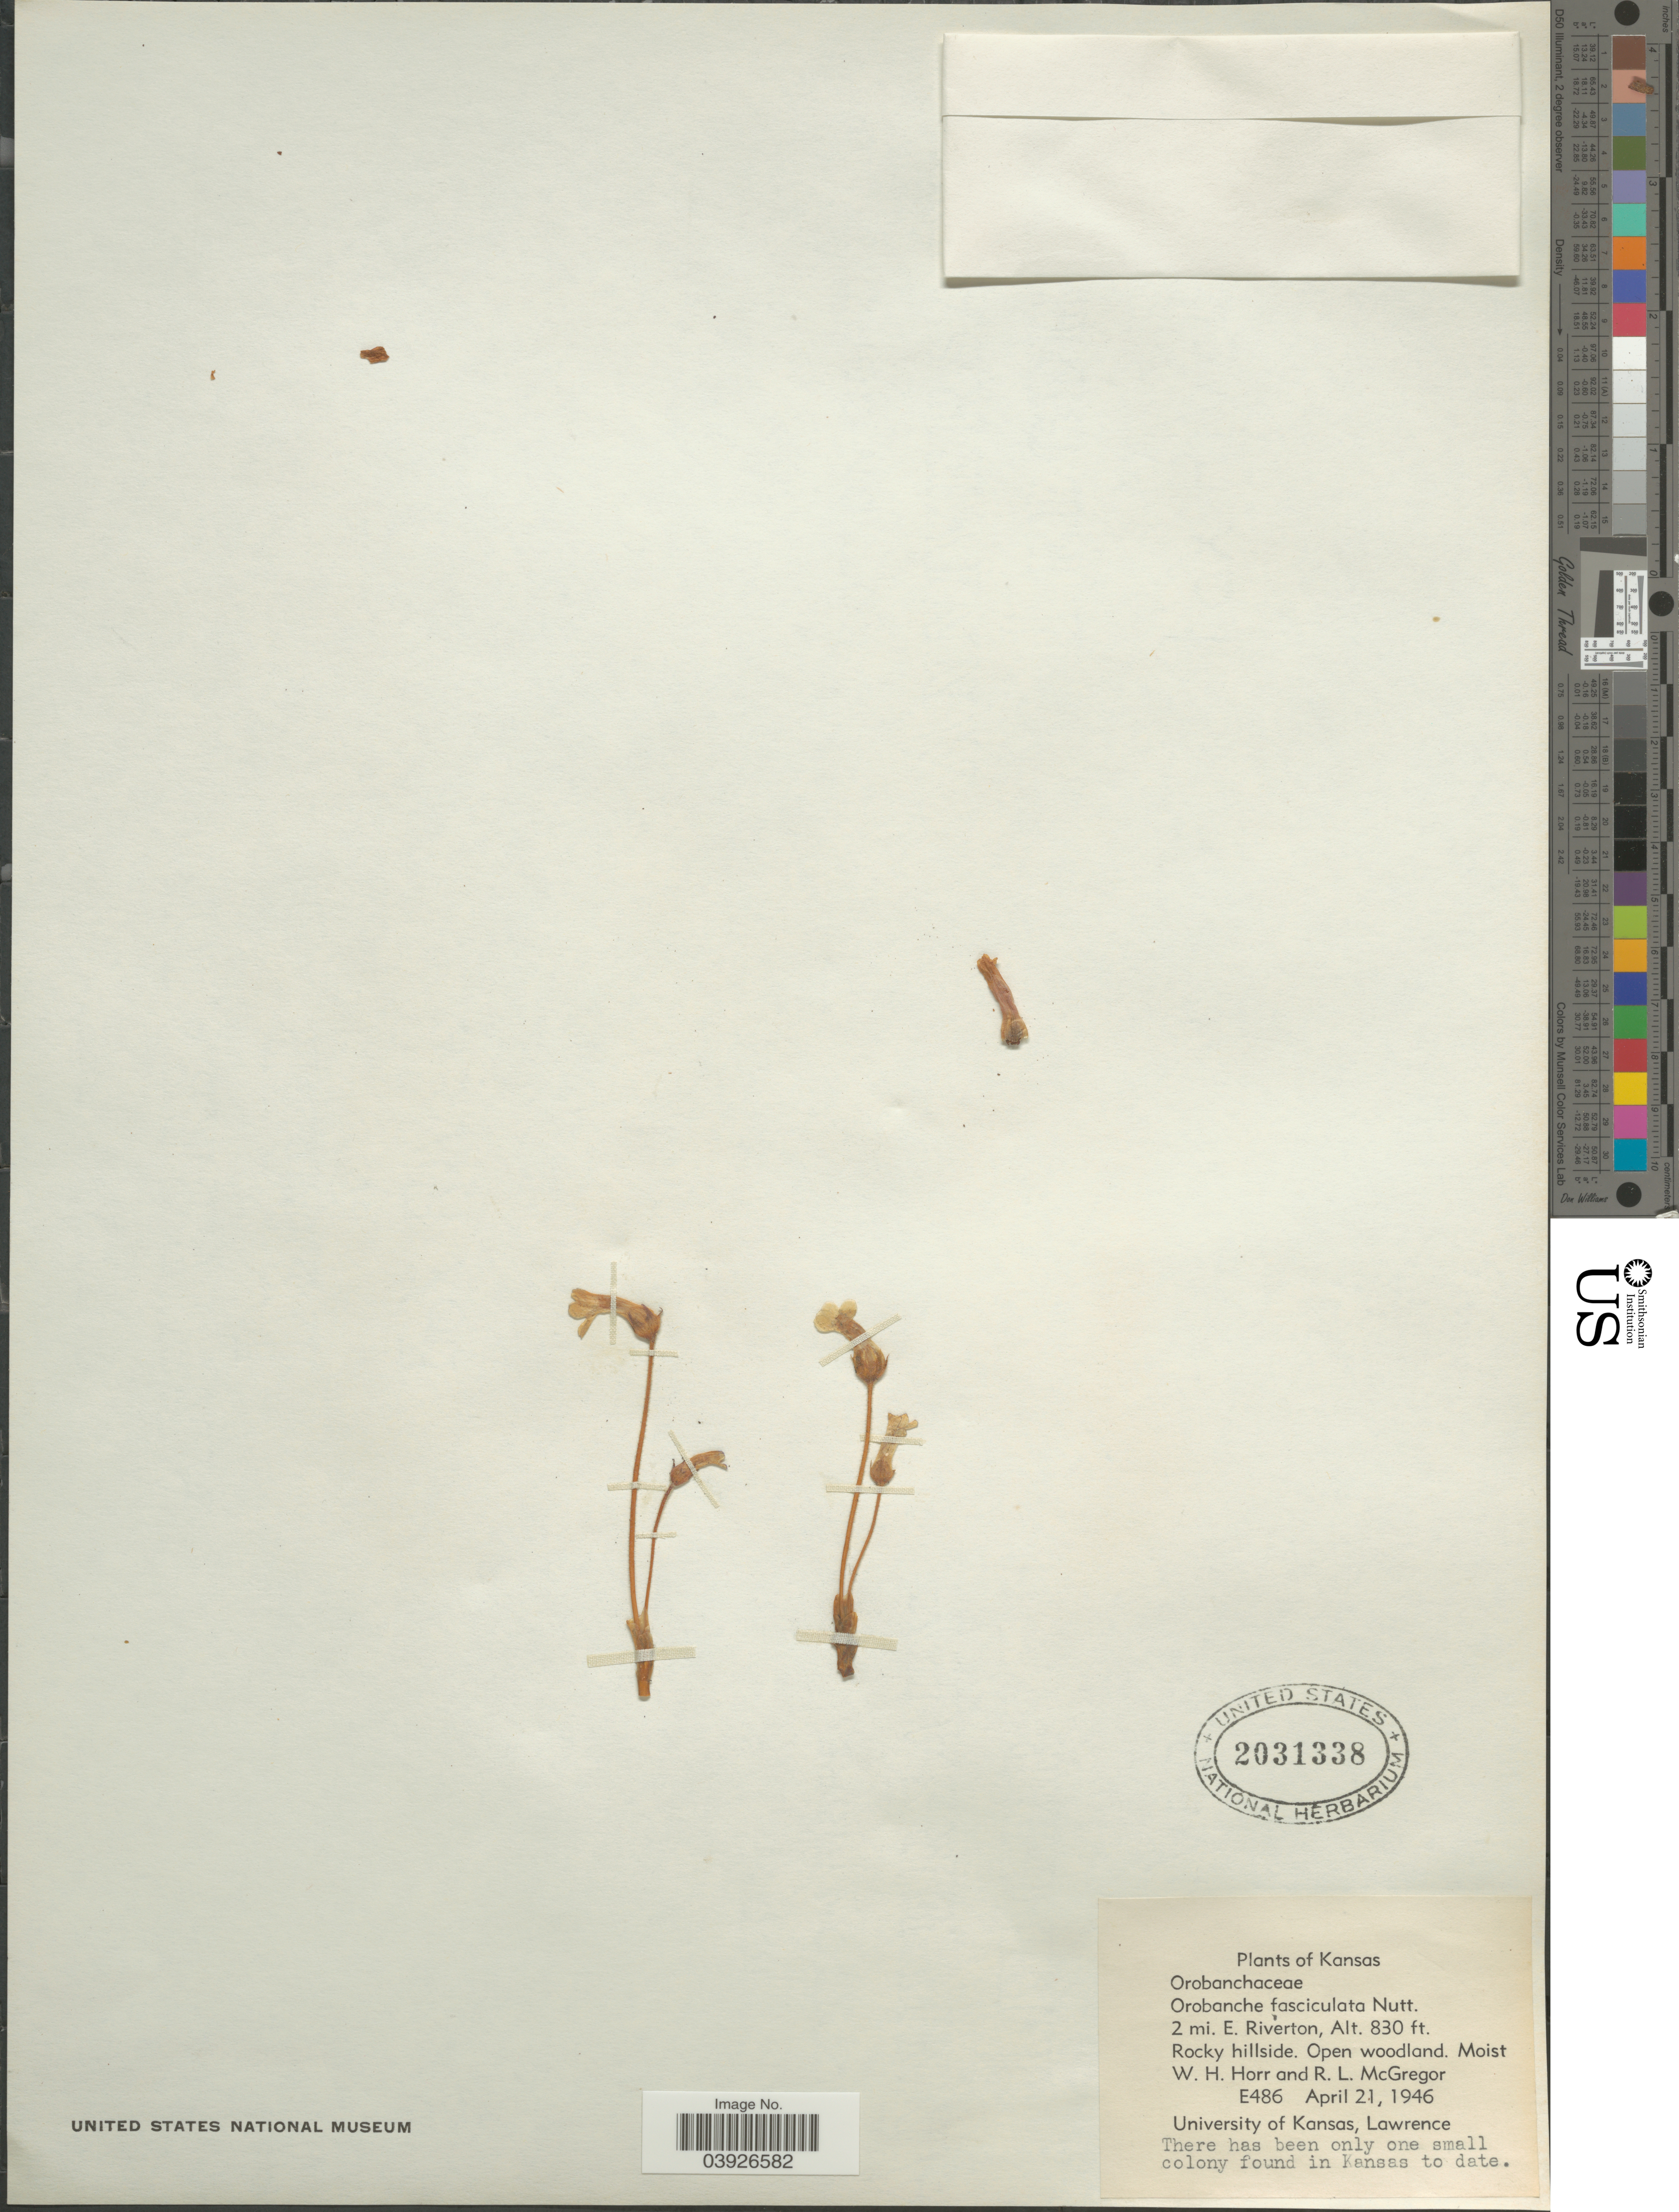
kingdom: Plantae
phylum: Tracheophyta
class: Magnoliopsida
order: Lamiales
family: Orobanchaceae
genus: Aphyllon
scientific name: Aphyllon fasciculatum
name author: (Nutt.) Torr. & A. Gray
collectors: W. H. Horr & R. McGregor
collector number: E486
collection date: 1946-04-21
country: United States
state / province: Kansas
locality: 2 mi. E. Riverton.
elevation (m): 253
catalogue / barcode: US 2031338